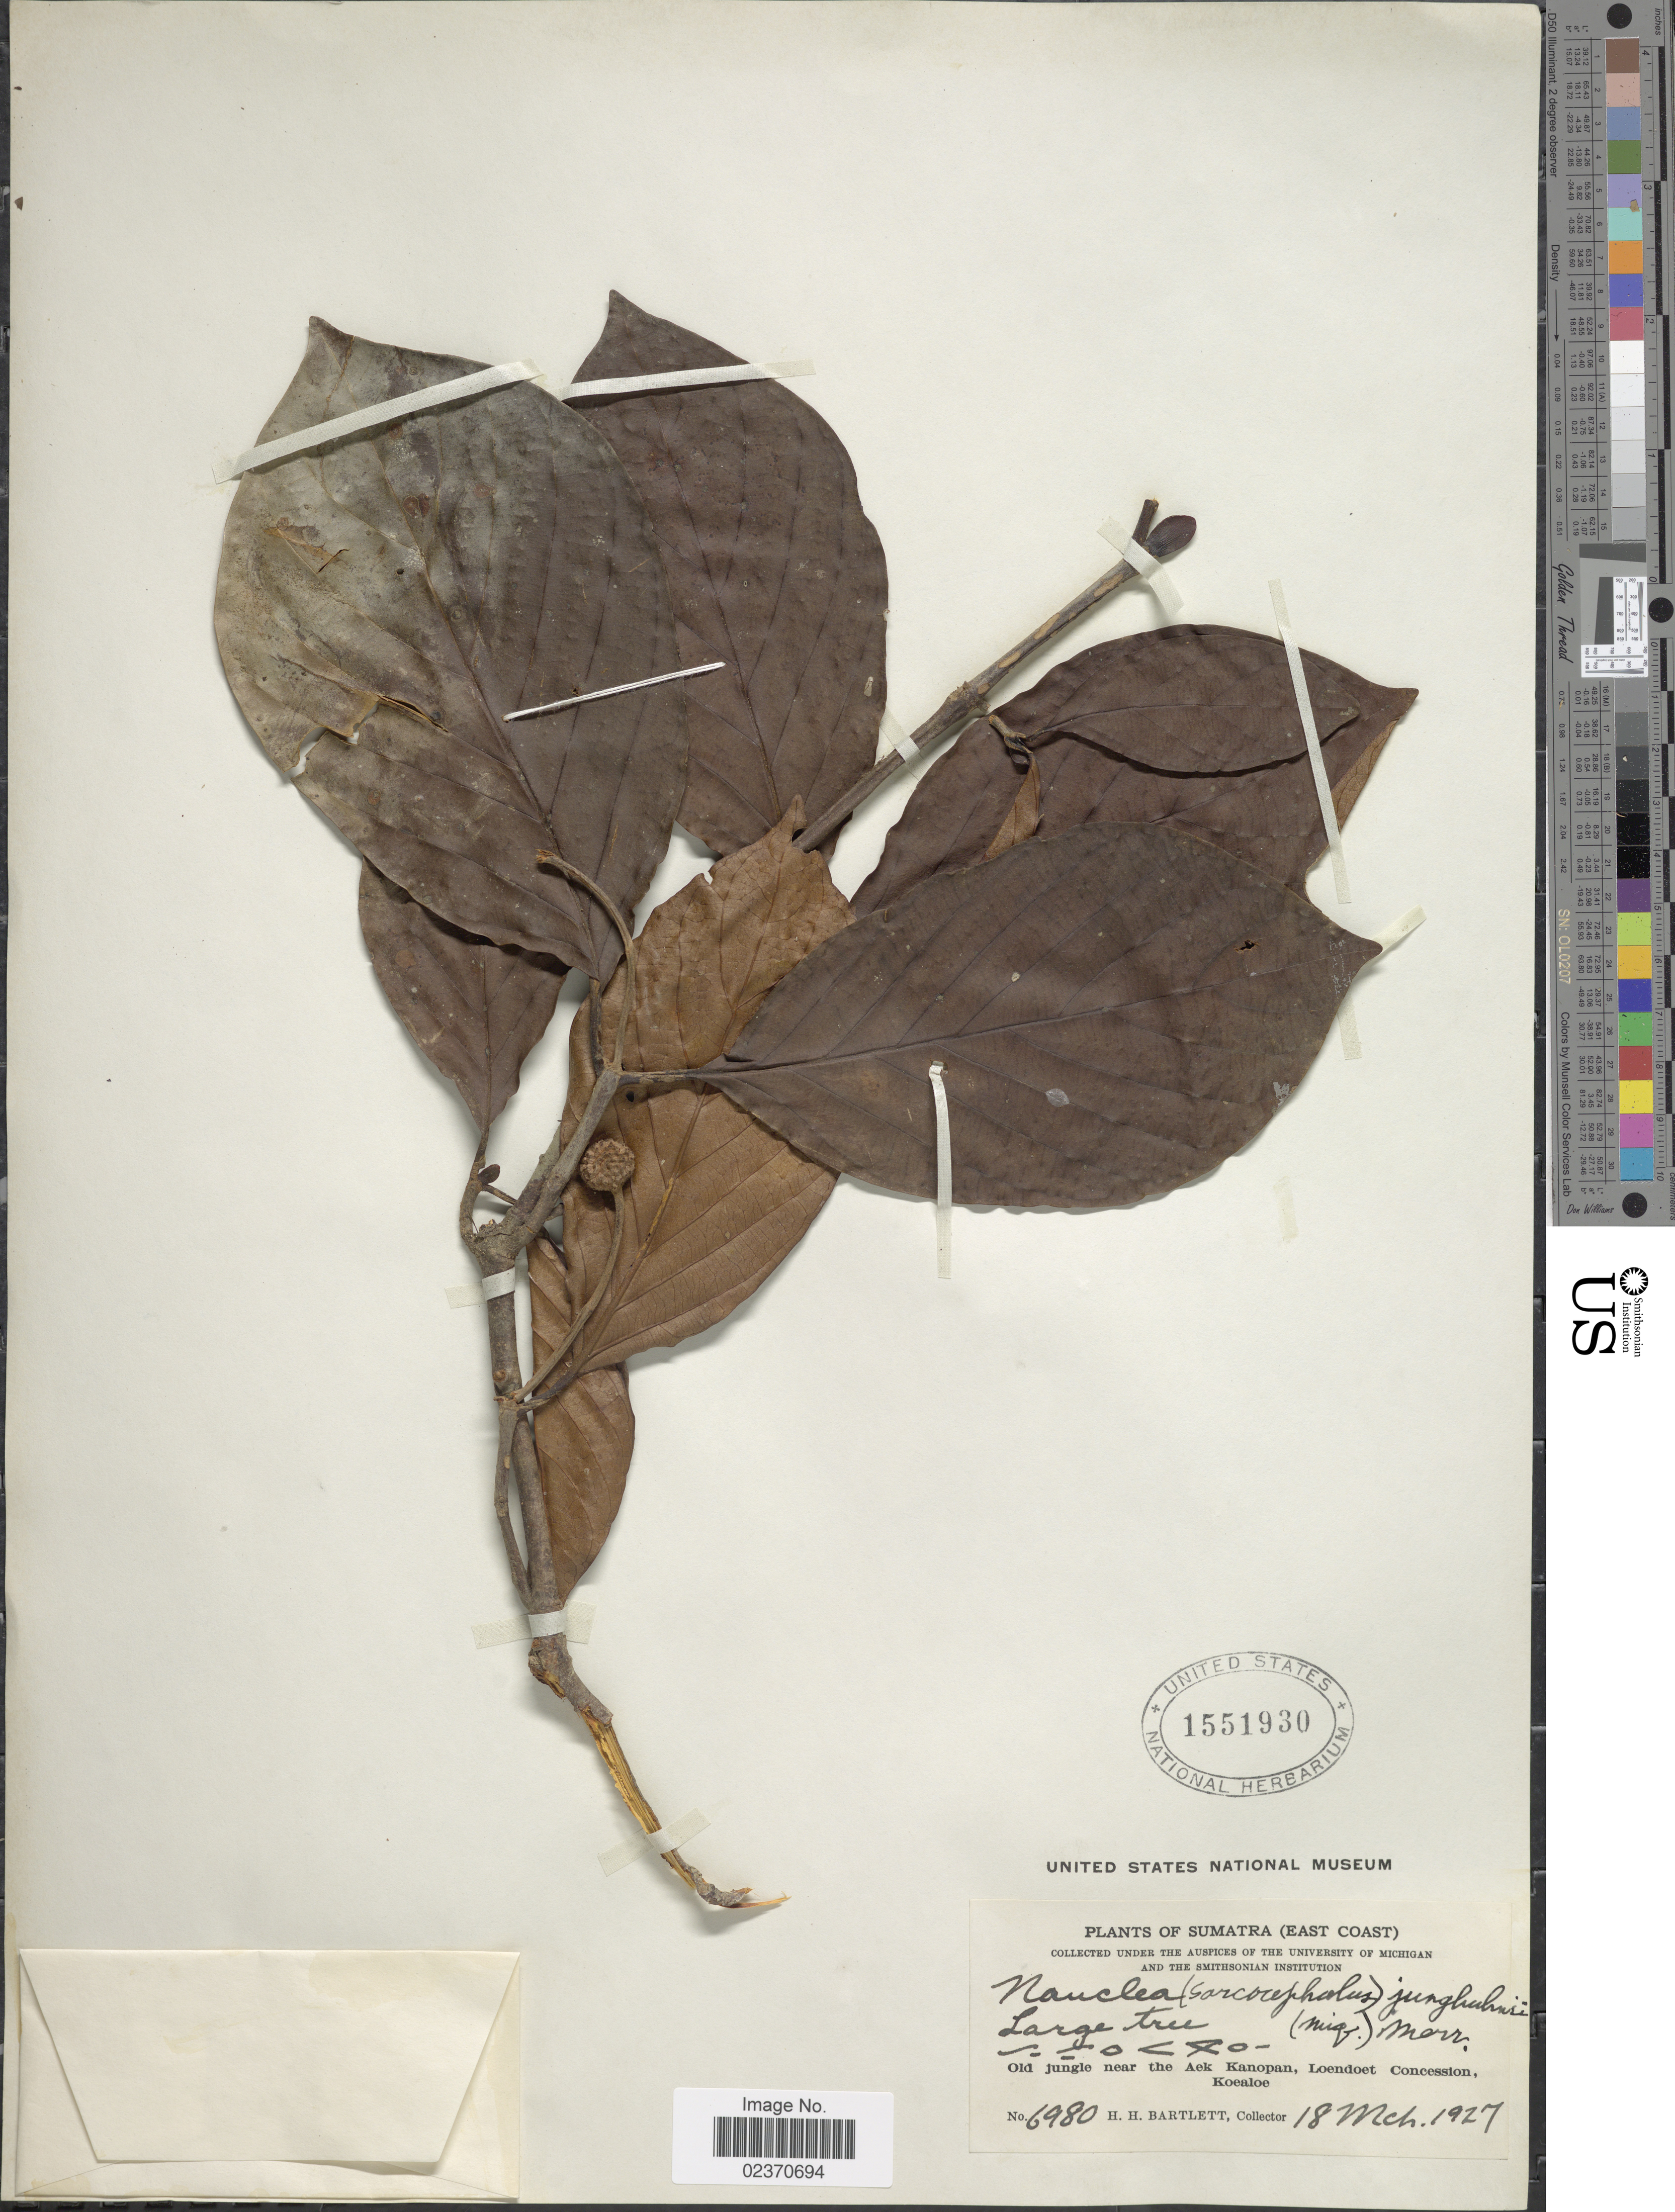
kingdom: Plantae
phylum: Tracheophyta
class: Magnoliopsida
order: Gentianales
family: Rubiaceae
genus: Nauclea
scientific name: Nauclea subdita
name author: Steud.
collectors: H. H. Bartlett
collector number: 6980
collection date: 1927-03-18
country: Indonesia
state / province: Sumatra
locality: Sumatra (East Coast) Old jungle near the Aek Kanopan, Loendoet Concession, Koealoe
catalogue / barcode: US 1551930